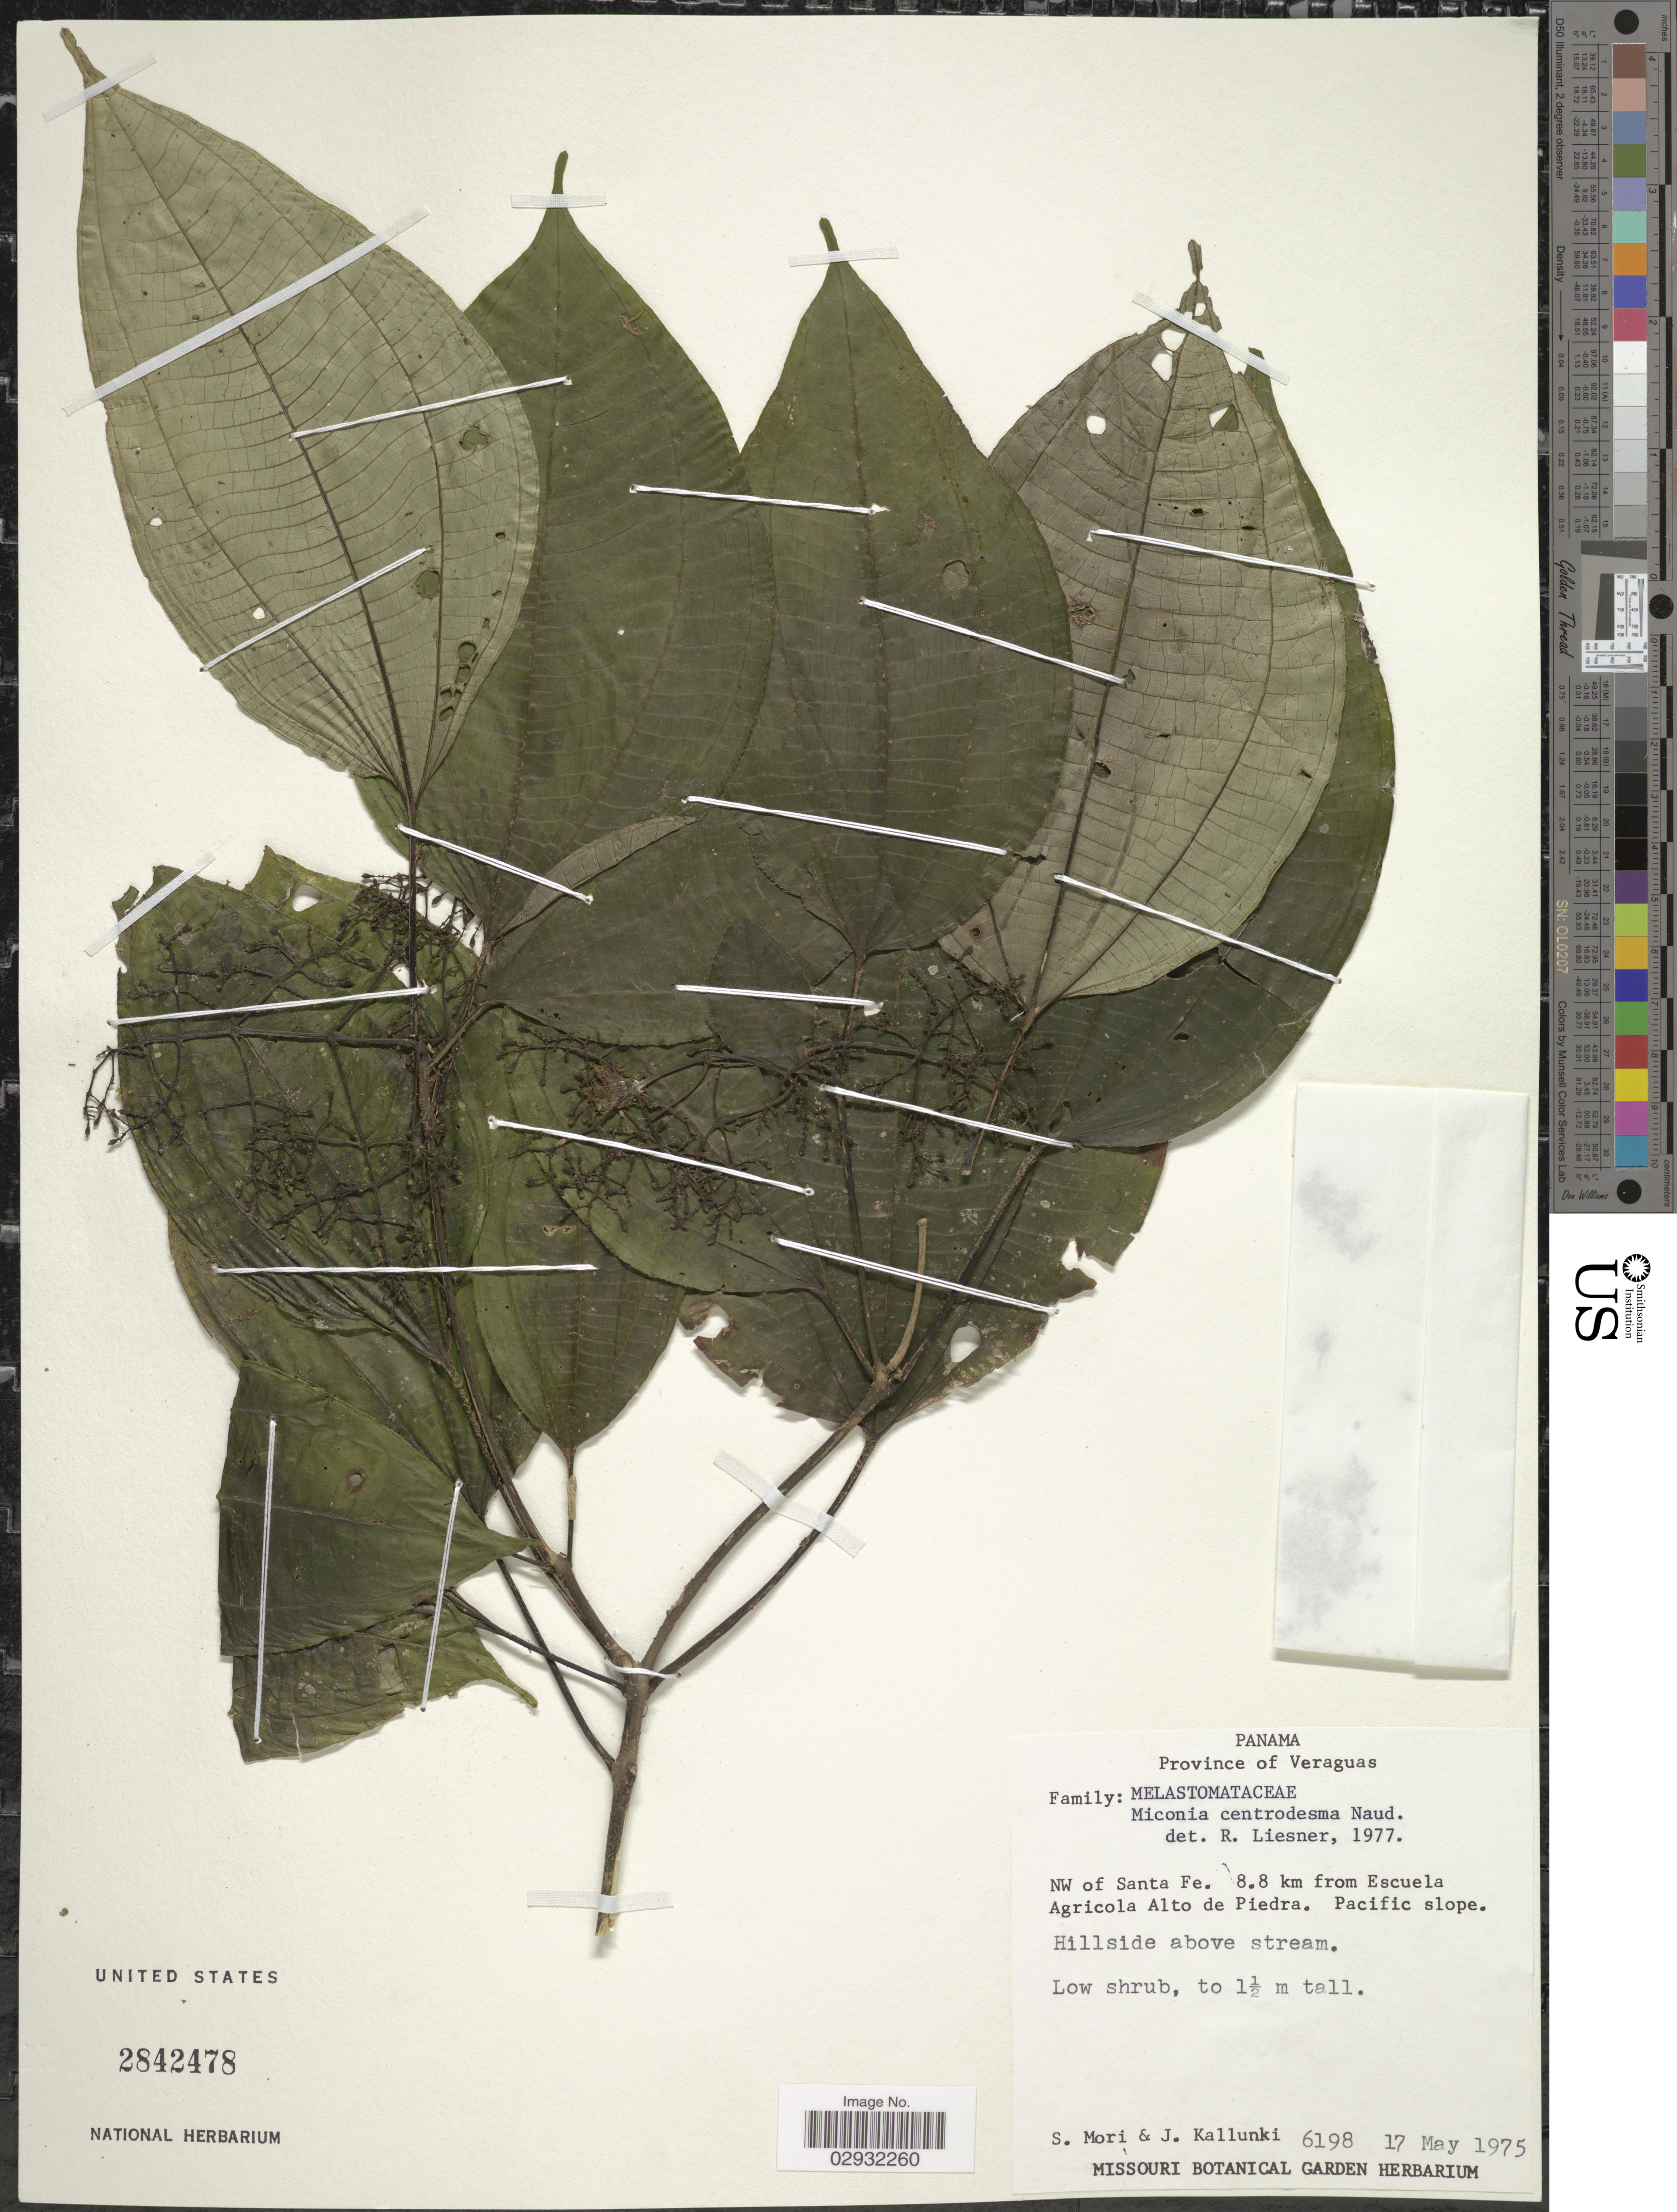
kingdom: Plantae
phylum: Tracheophyta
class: Magnoliopsida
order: Myrtales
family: Melastomataceae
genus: Miconia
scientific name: Miconia centrodesma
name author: Naudin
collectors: S. Mori & J. Kallunki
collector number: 6198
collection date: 1975-05-17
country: Panama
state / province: Veraguas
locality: NW of Santa Fe, 8.8 km from Escuela Agricola Alto de Piedra, Pacific slope, Hillside above stream.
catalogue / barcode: US 2842478